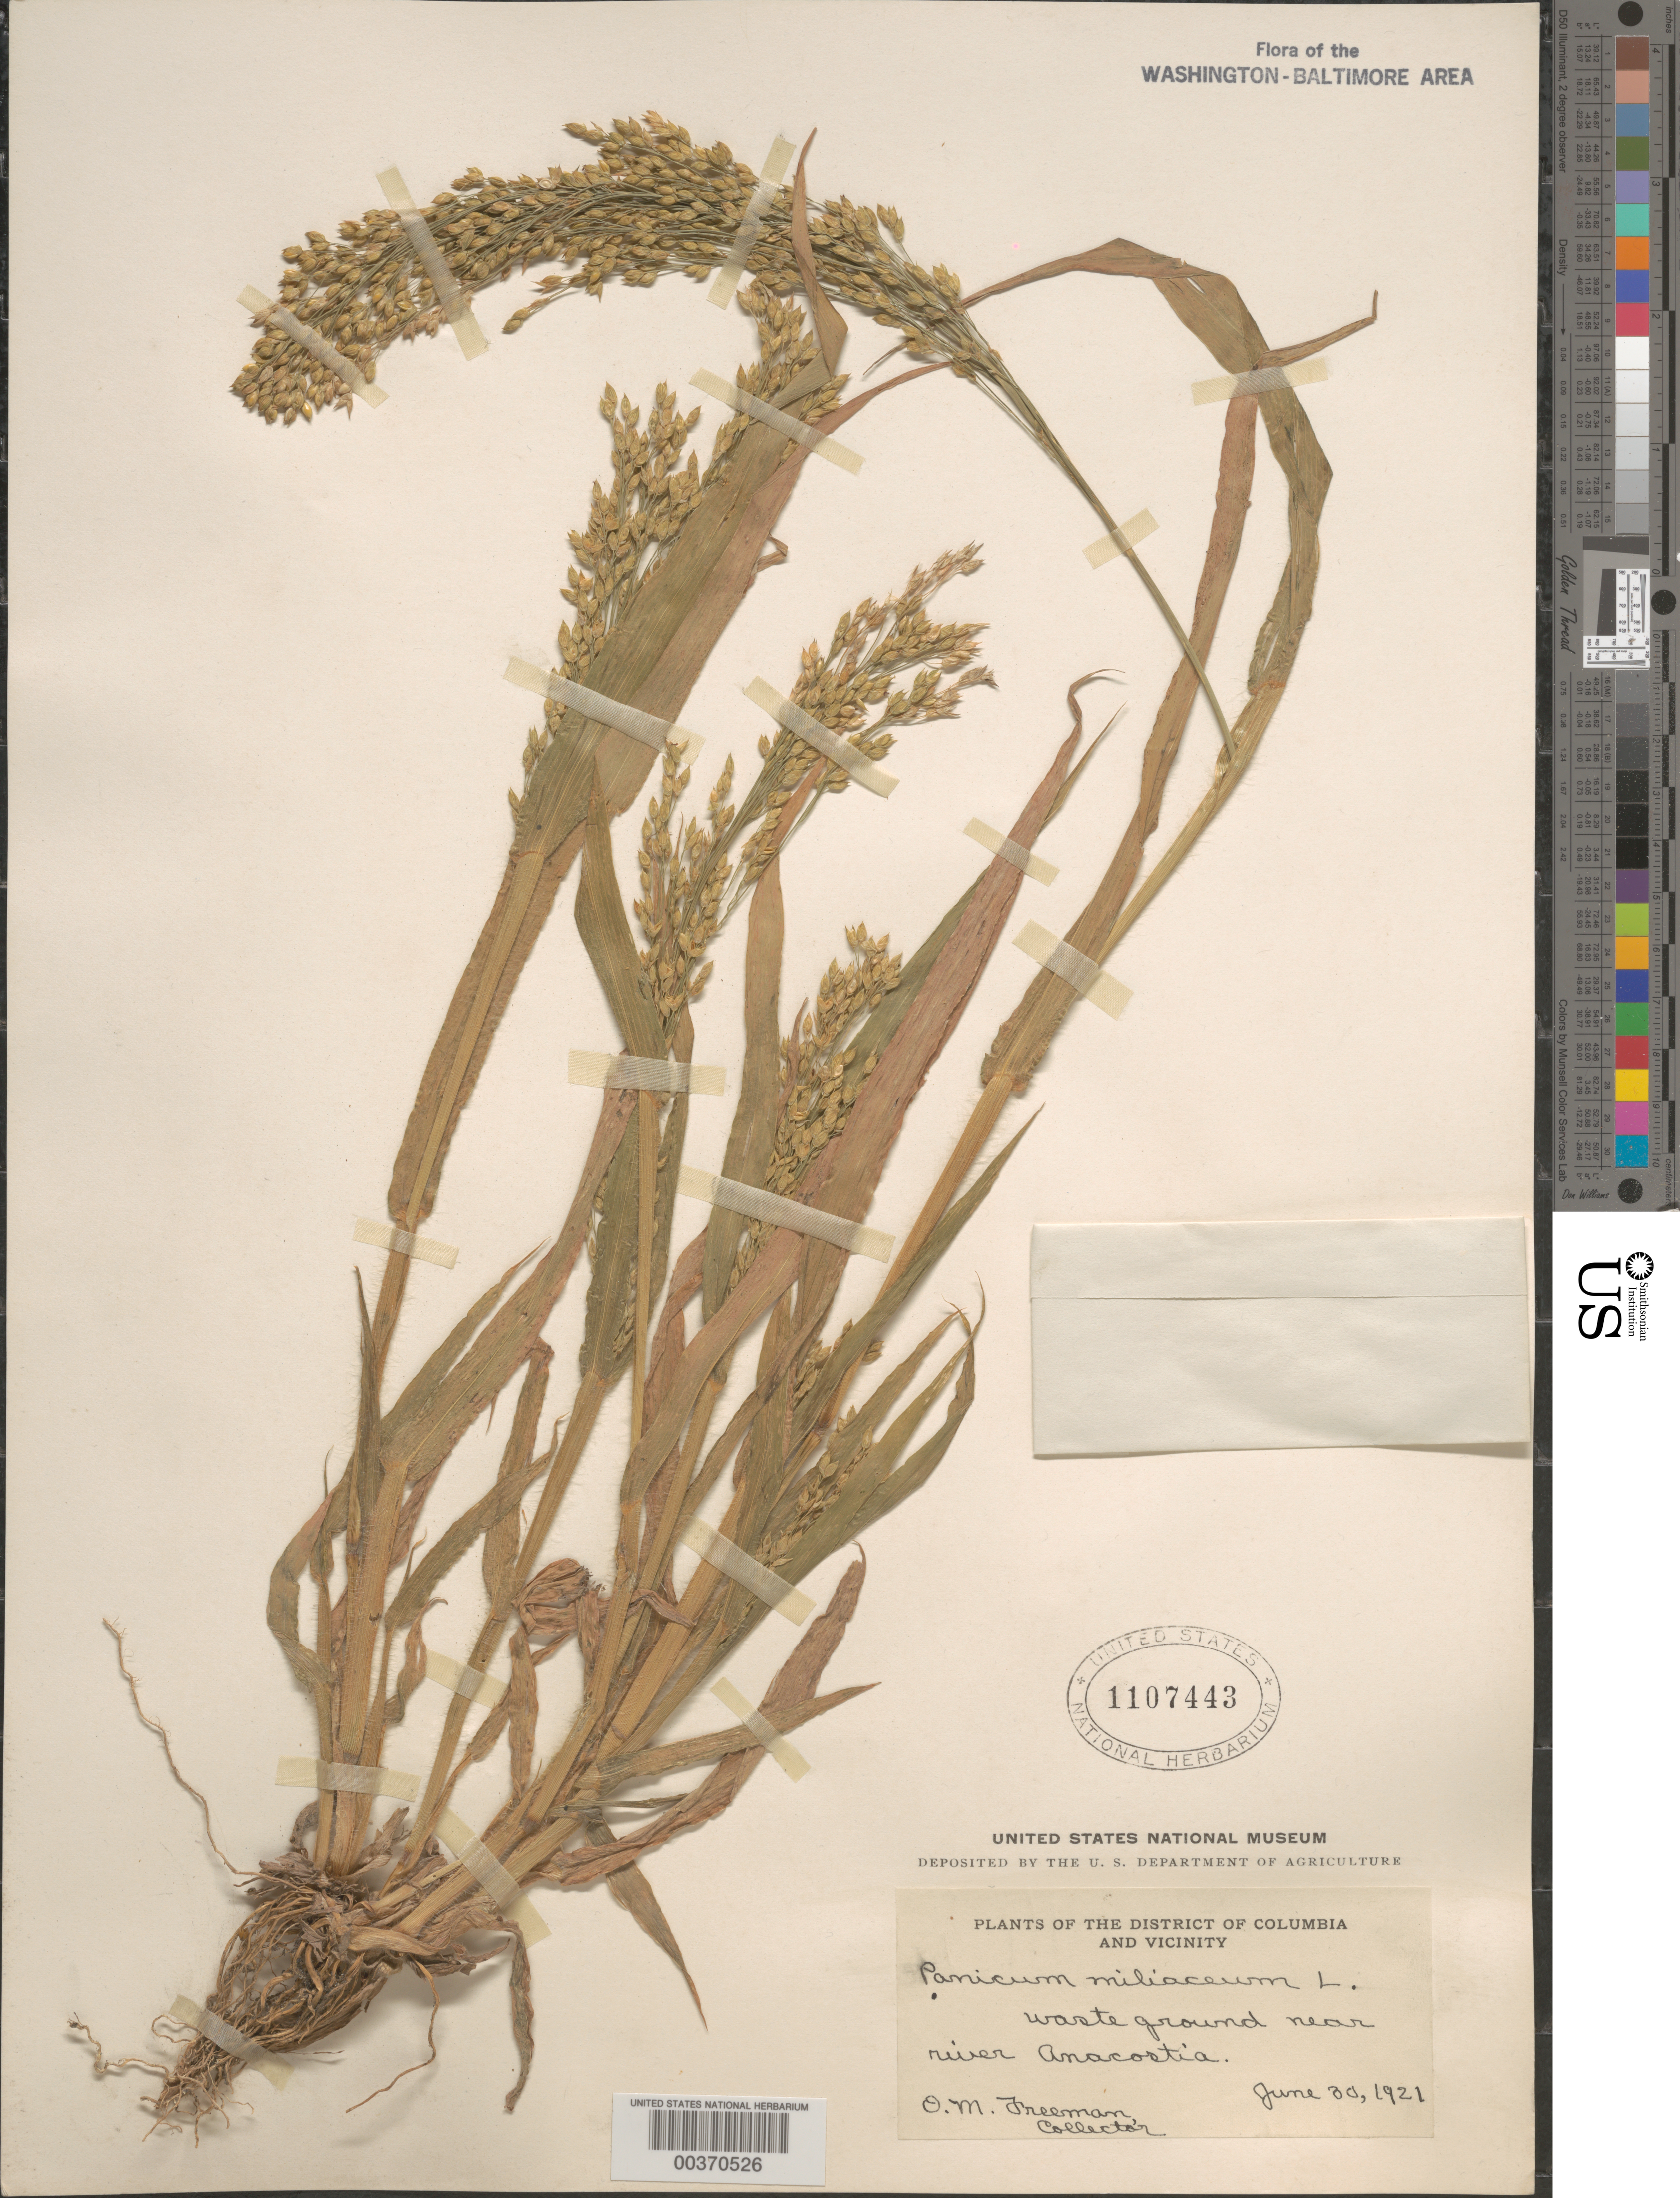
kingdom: Plantae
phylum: Tracheophyta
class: Liliopsida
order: Poales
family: Poaceae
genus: Panicum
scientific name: Panicum miliaceum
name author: L.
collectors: O. Freeman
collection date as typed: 30 Jun 1921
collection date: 1921-06-30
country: United States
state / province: District of Columbia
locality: Near Anacostia River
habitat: Waste ground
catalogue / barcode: US 1107443